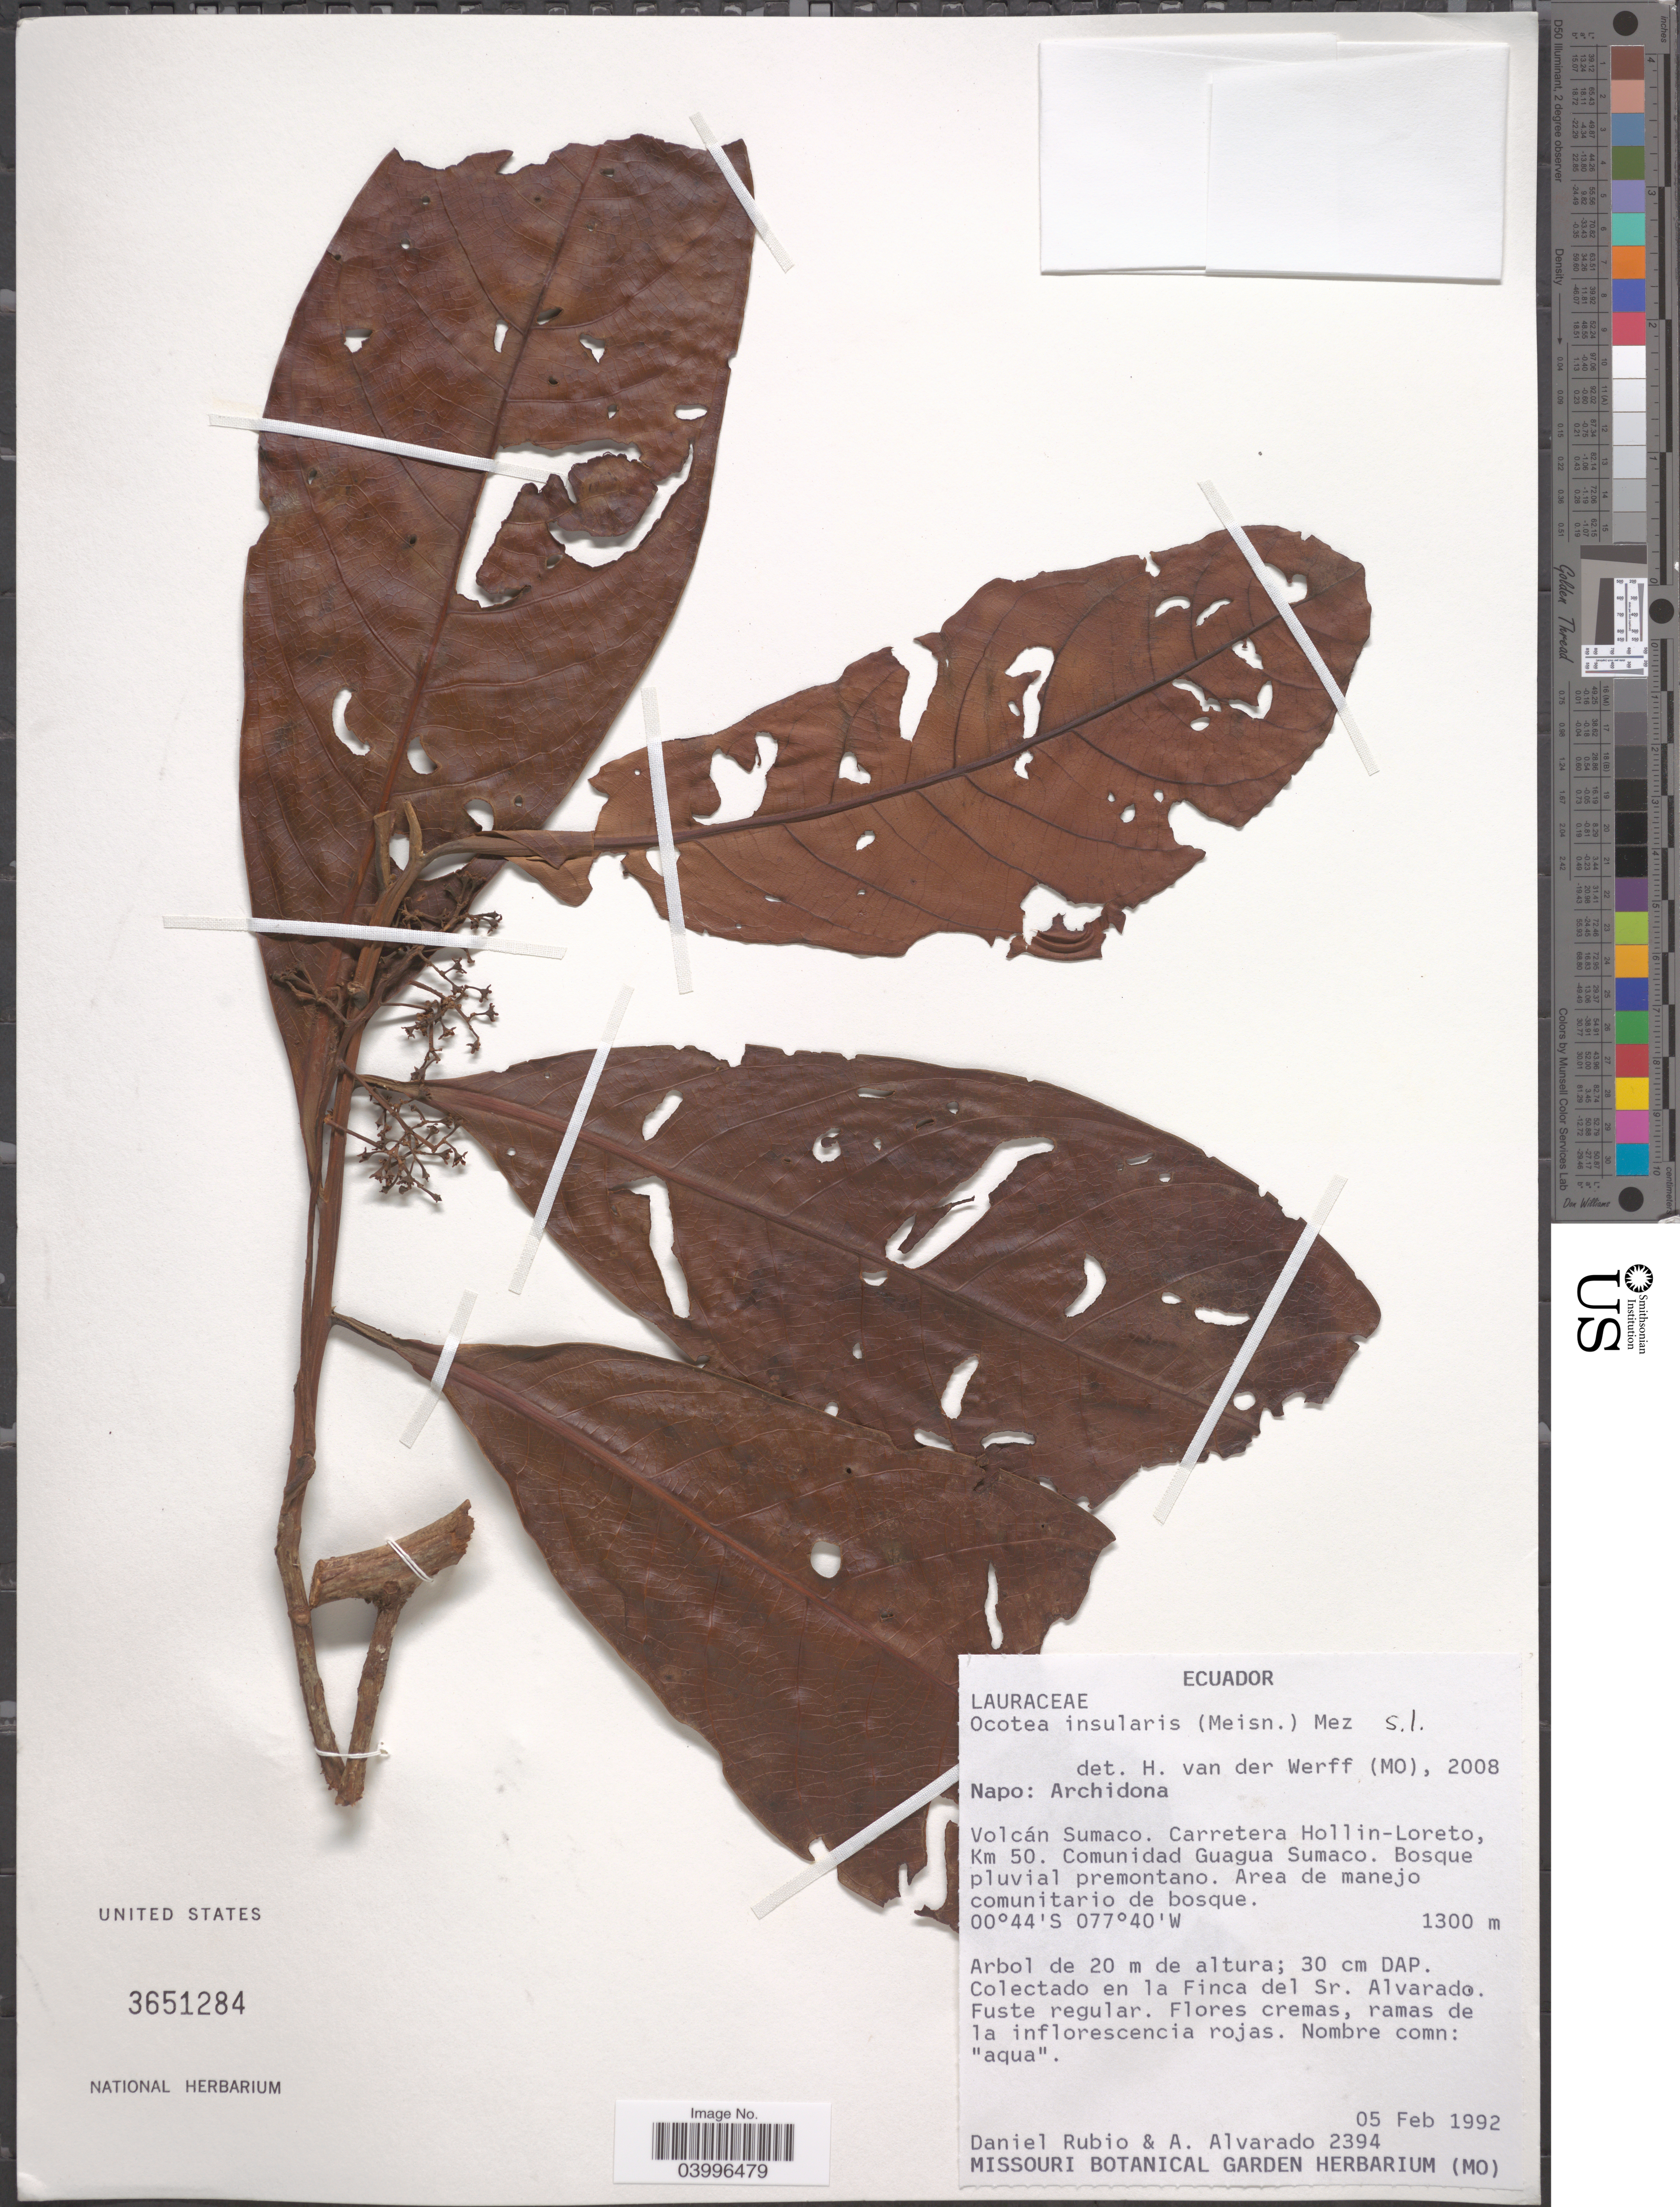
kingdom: Plantae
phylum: Tracheophyta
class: Magnoliopsida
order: Laurales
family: Lauraceae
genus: Ocotea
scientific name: Ocotea insularis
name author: (Meisn.) Mez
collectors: D. Rubio & A. Alvarado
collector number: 2394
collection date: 1992-02-05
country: Ecuador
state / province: Napo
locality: Archidona. Volcán Sumaco. Carretera Hollin-Loreto, Km 50. Comunidad Guagua Sumaco.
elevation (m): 1300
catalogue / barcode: US 3651284